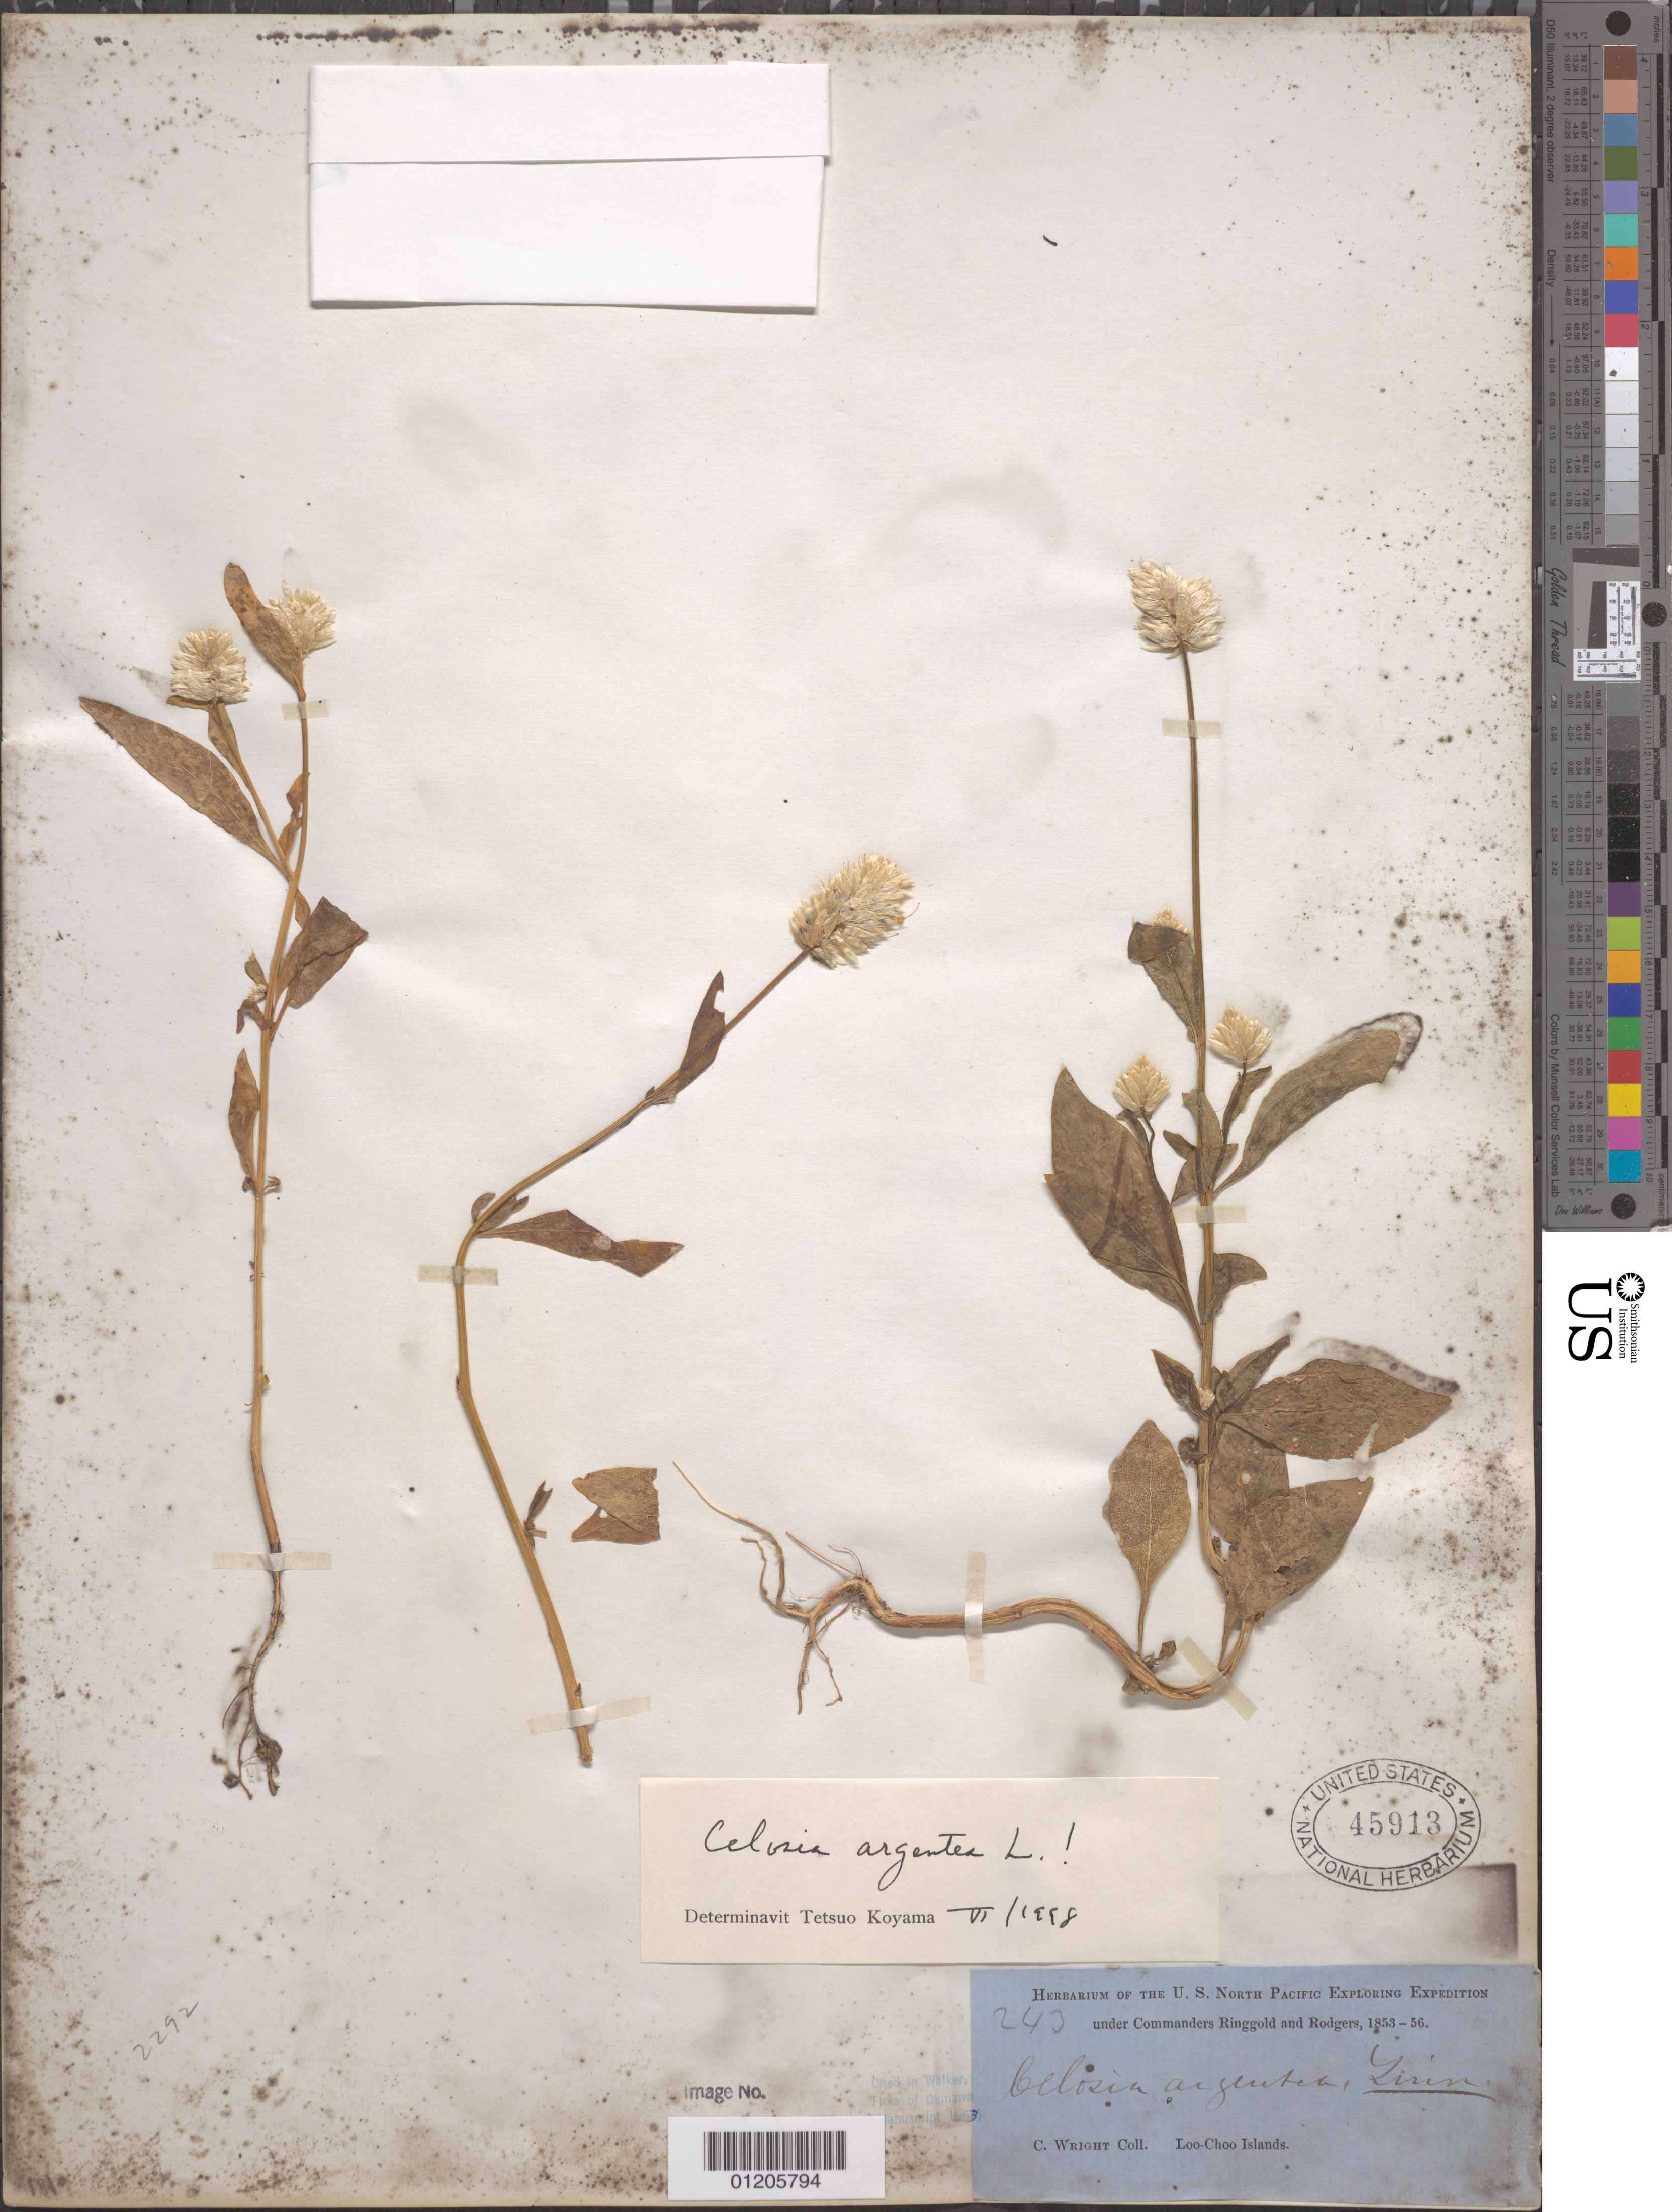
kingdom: Plantae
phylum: Tracheophyta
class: Magnoliopsida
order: Caryophyllales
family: Amaranthaceae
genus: Celosia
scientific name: Celosia 'Cristata'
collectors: C. Wright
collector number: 243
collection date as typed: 1853 to -- --- 1856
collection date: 1853/1856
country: Japan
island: Ryukyu Islands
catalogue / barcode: US 45913